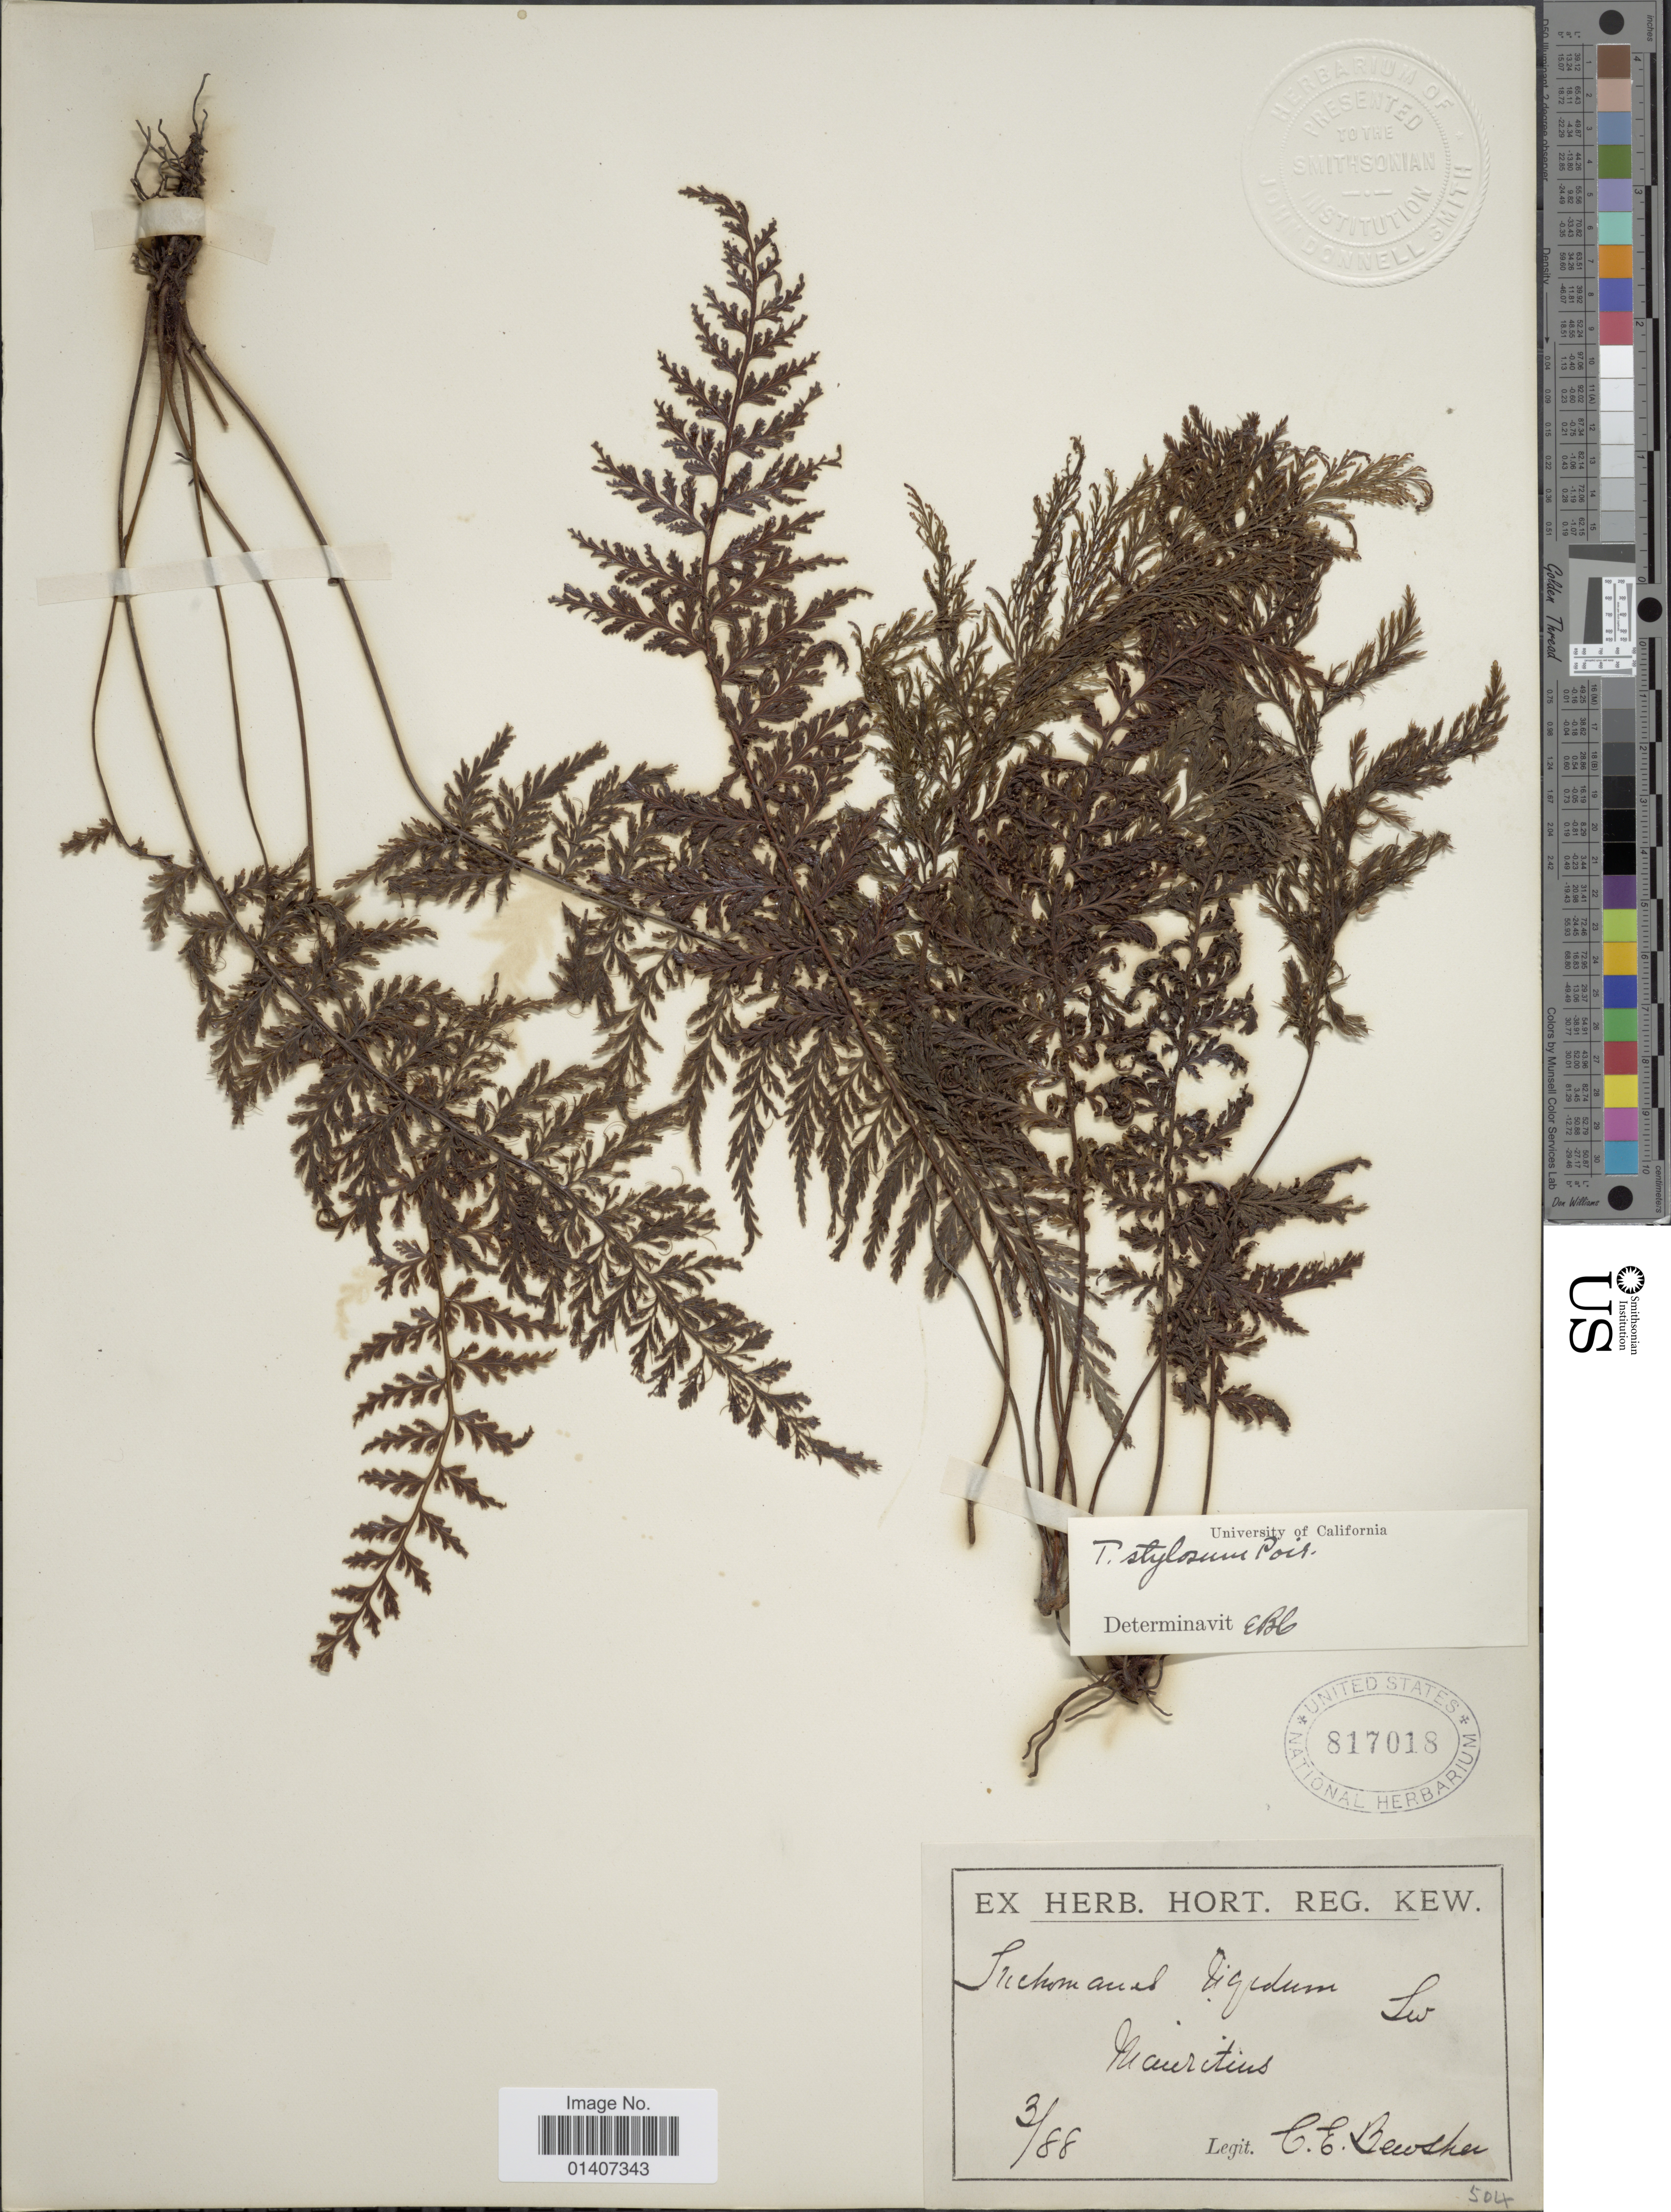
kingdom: Plantae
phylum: Tracheophyta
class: Polypodiopsida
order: Hymenophyllales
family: Hymenophyllaceae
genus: Abrodictyum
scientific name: Abrodictyum tamarisciforme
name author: (Jacq.) Ebihara & Dubuisson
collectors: C. F. Beusekom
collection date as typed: Transcribed d/m/y: /3/88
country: Mauritius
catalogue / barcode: US 817018